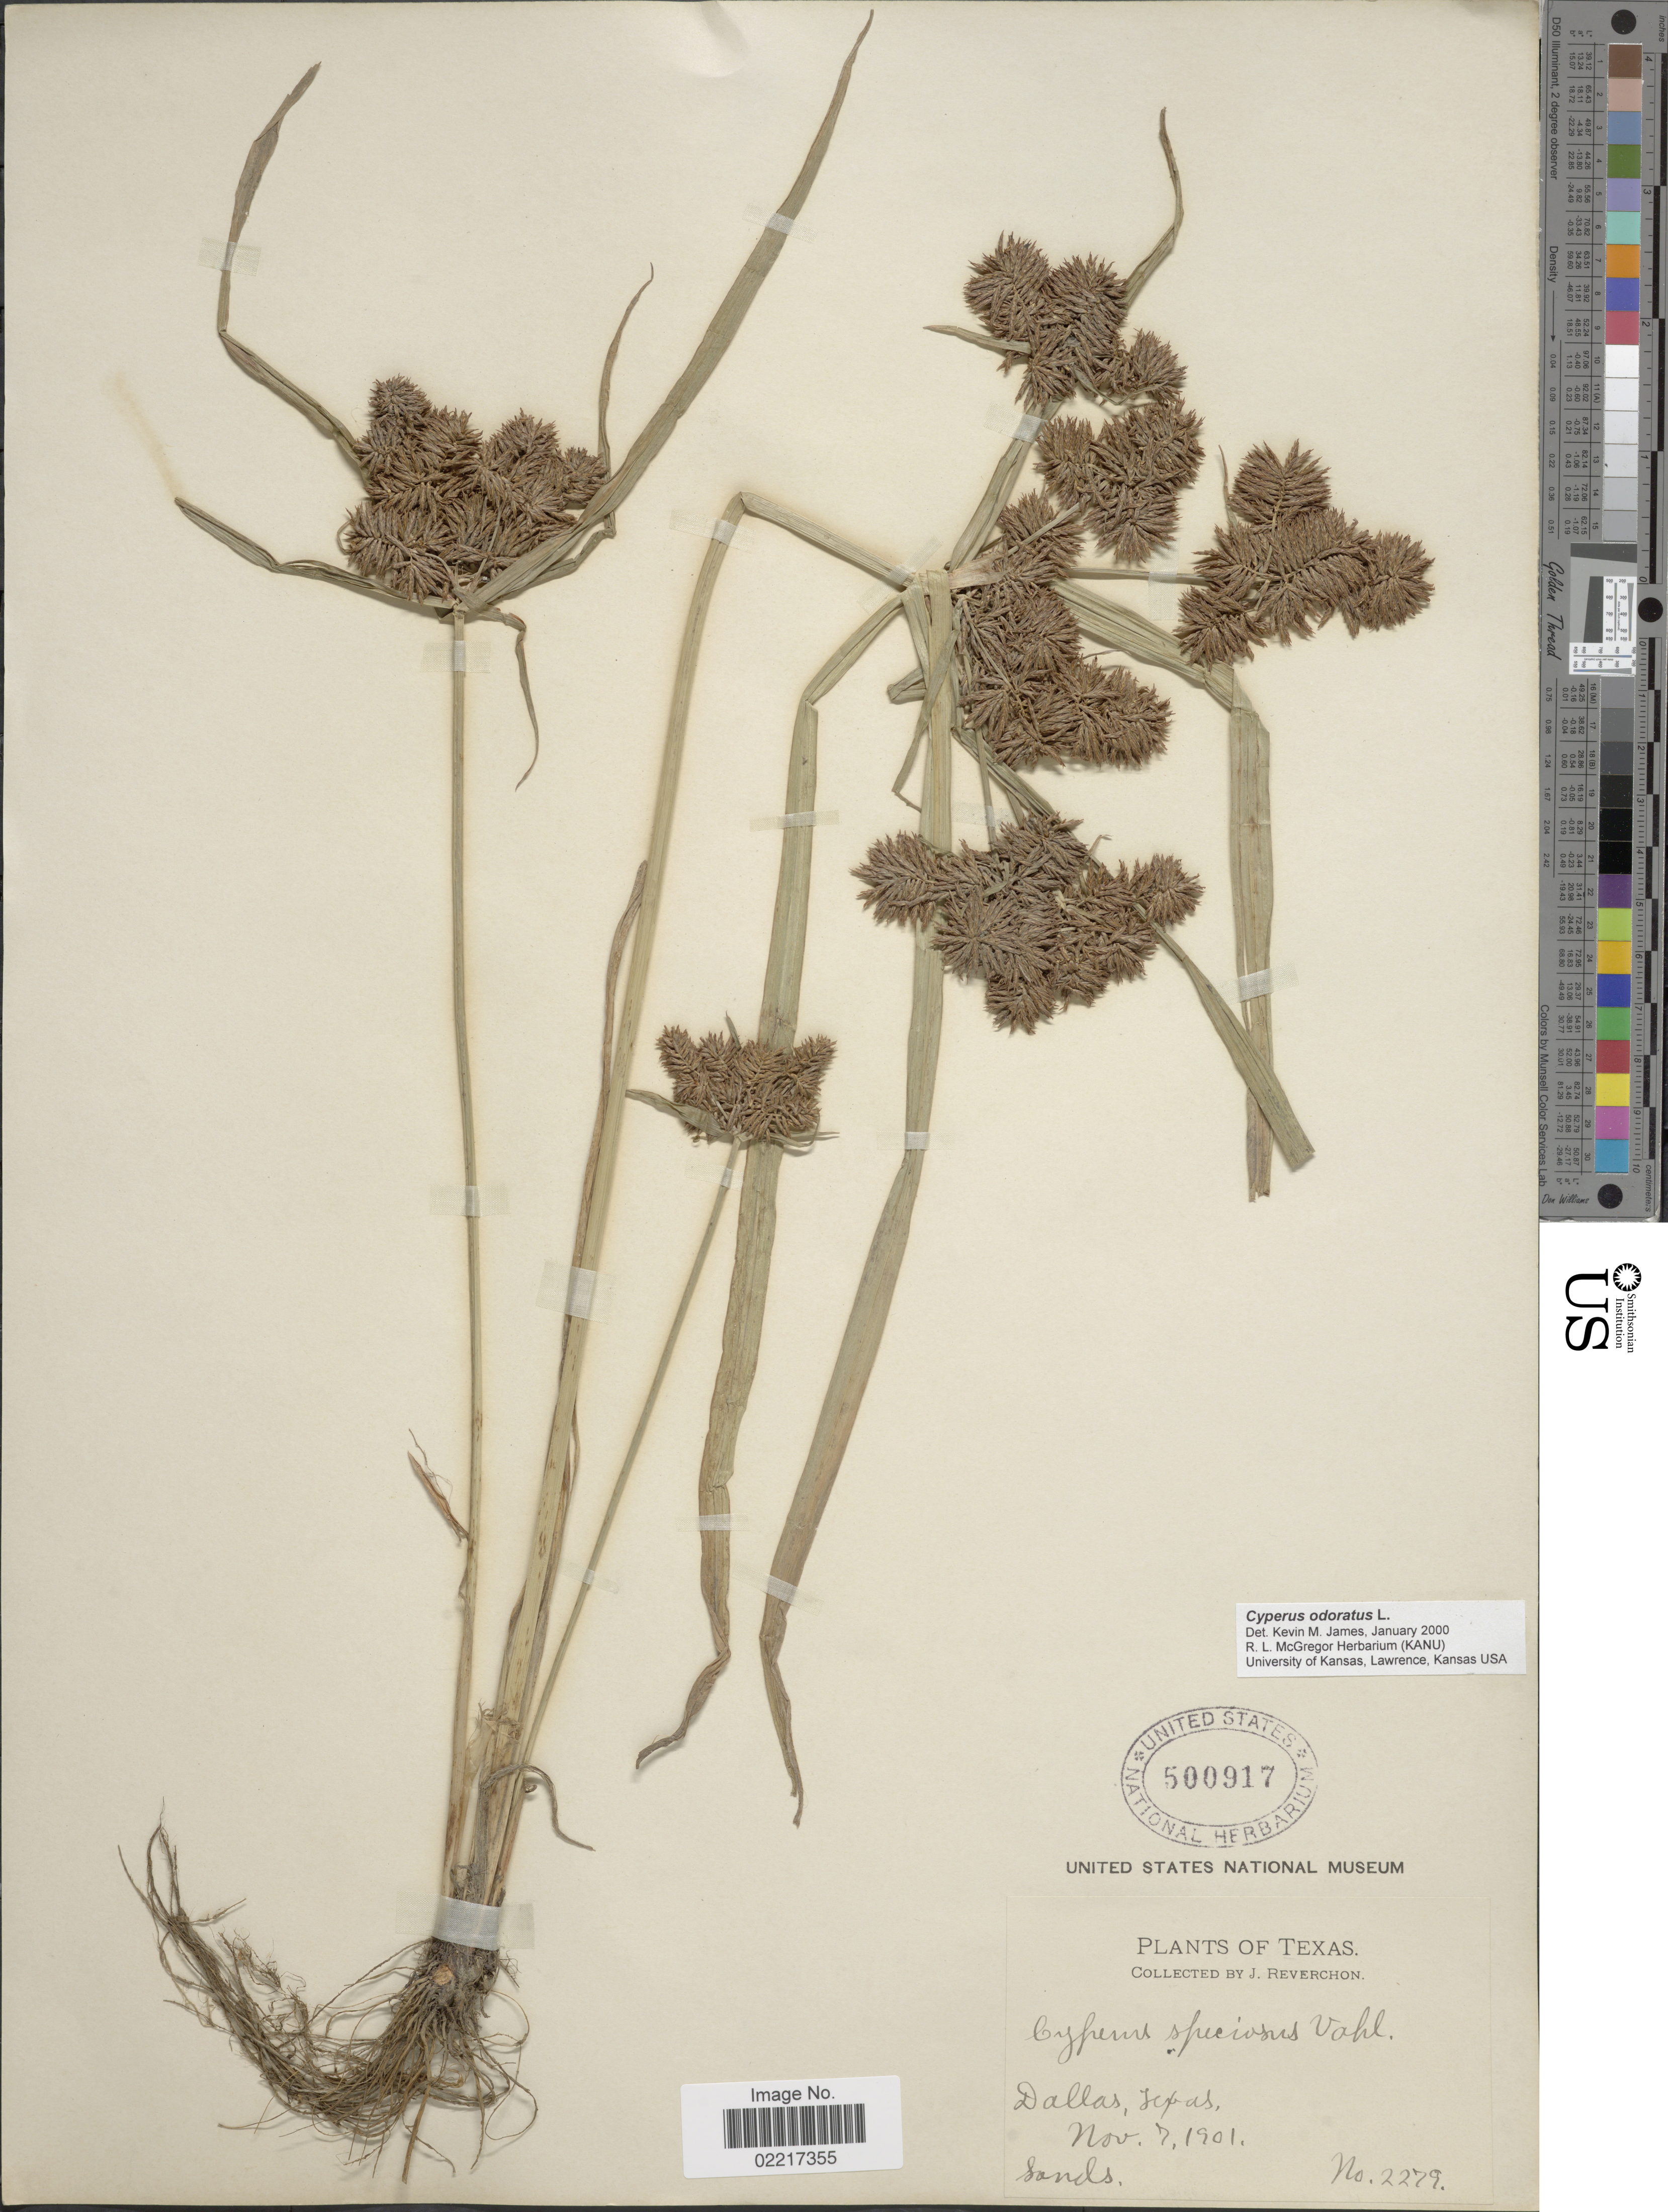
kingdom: Plantae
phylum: Tracheophyta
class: Liliopsida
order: Poales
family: Cyperaceae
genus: Cyperus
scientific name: Cyperus odoratus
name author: L.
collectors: J. Reverchon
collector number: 2279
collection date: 1901-11-07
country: United States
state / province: Texas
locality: Dallas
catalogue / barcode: US 500917